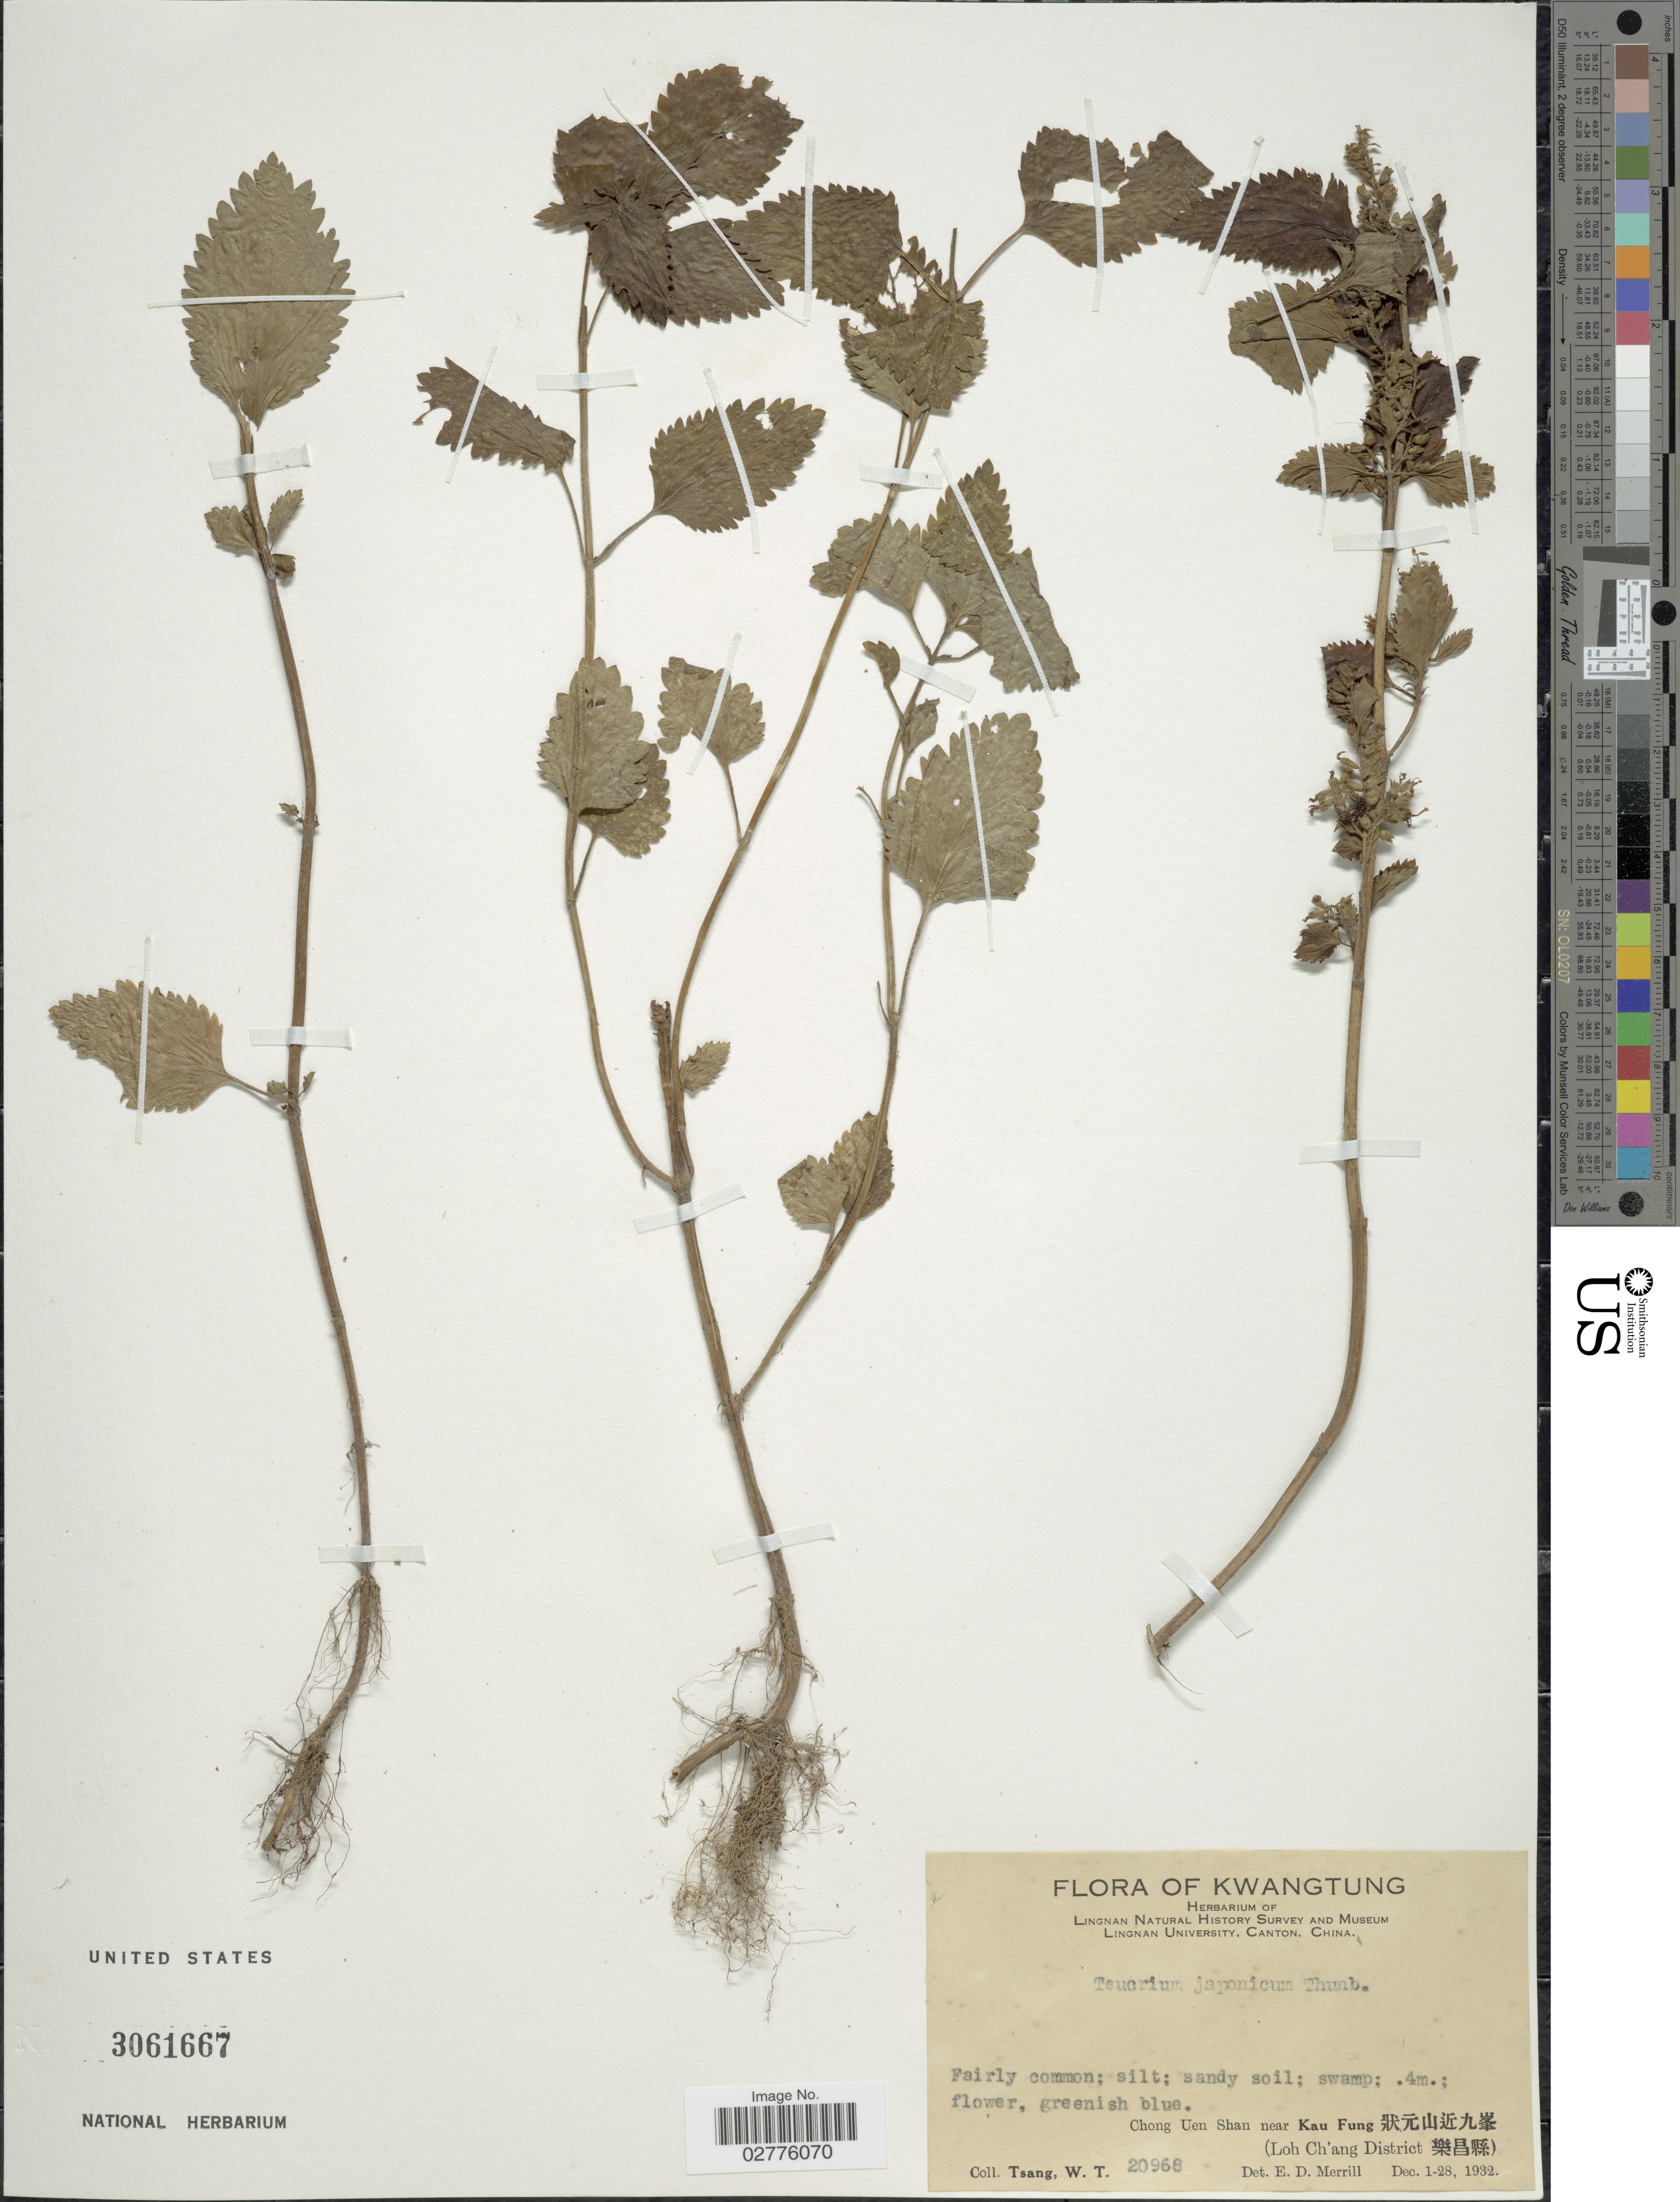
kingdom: Plantae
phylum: Tracheophyta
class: Magnoliopsida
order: Lamiales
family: Lamiaceae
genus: Teucrium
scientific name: Teucrium japonicum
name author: Houtt.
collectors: W. T. Tsang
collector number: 20968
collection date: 1932-12-01/1932-12-28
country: China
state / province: Guangdong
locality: Kwangtung, Chong Uen Shan near Kau Fung (Loh Ch'ang District).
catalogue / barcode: US 3061667